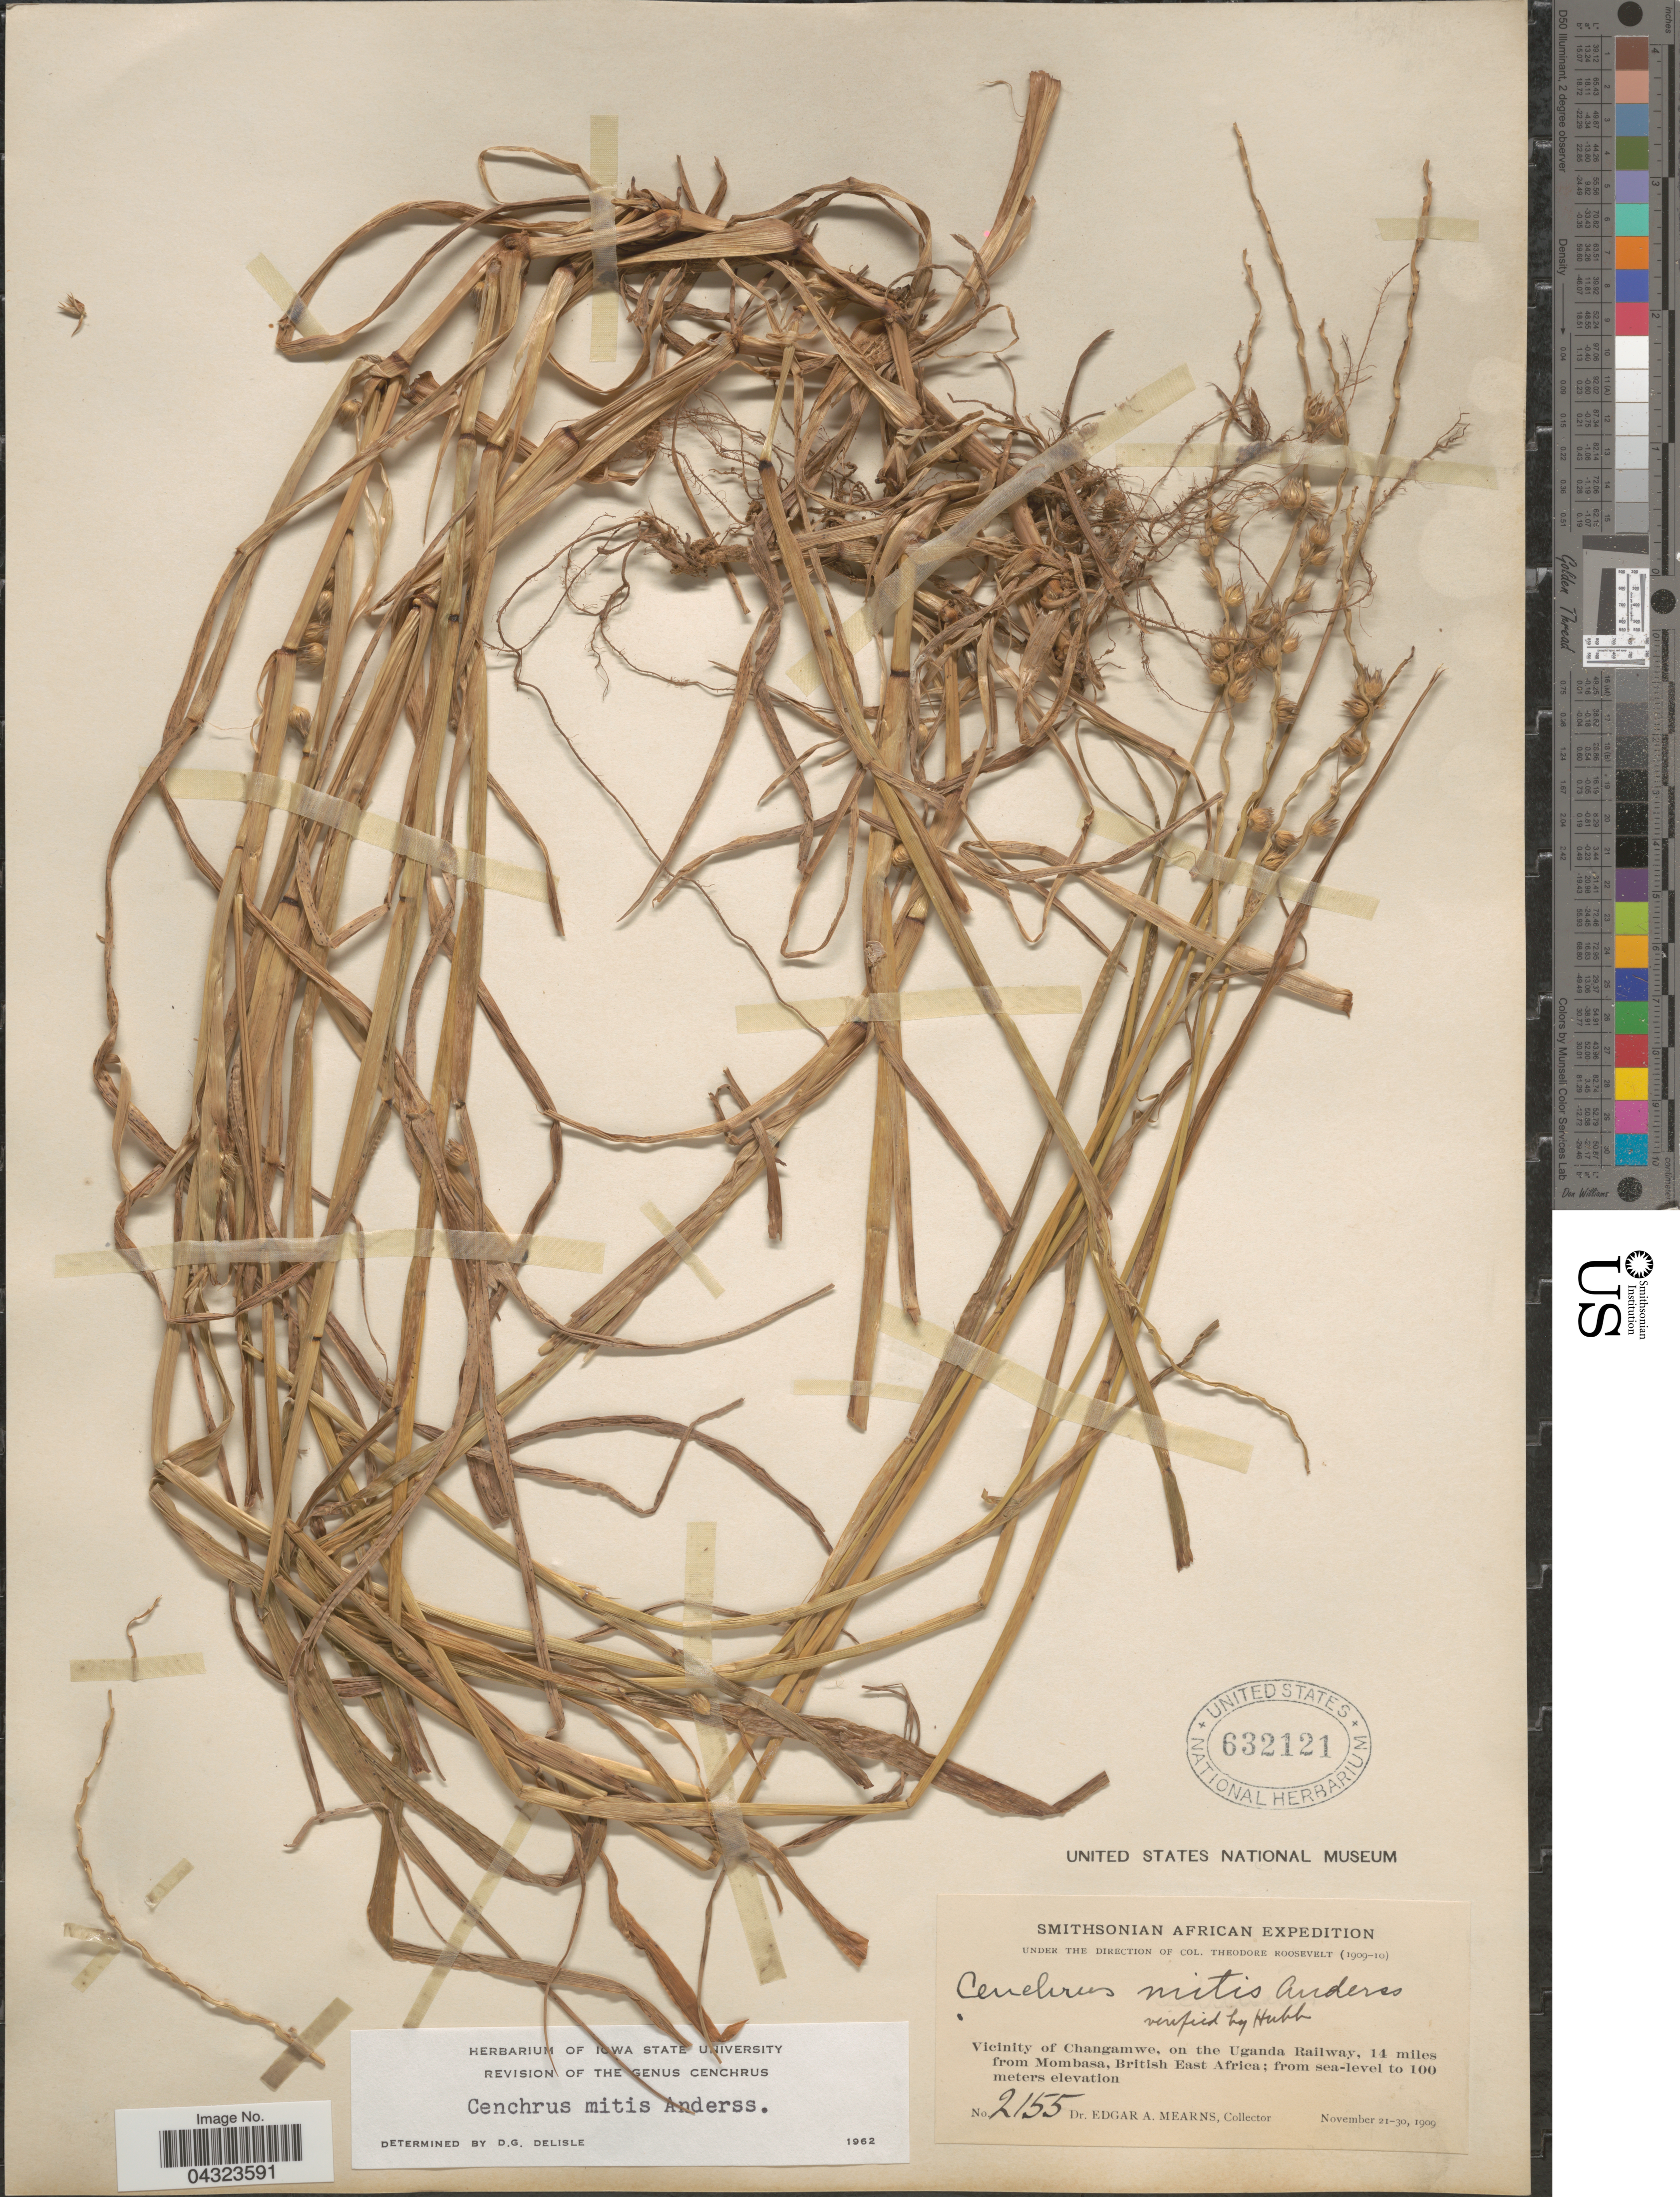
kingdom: Plantae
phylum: Tracheophyta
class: Liliopsida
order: Poales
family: Poaceae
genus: Cenchrus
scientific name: Cenchrus mitis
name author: Andersson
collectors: E. A. Mearns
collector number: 2155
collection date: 1909-11-21/1909-11-30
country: Uganda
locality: Smithsonian African Expedition. Vicinity of Changamwe, on the Uganda Railway, 14 miles from Mombasa, British East Africa.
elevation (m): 0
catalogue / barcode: US 632121